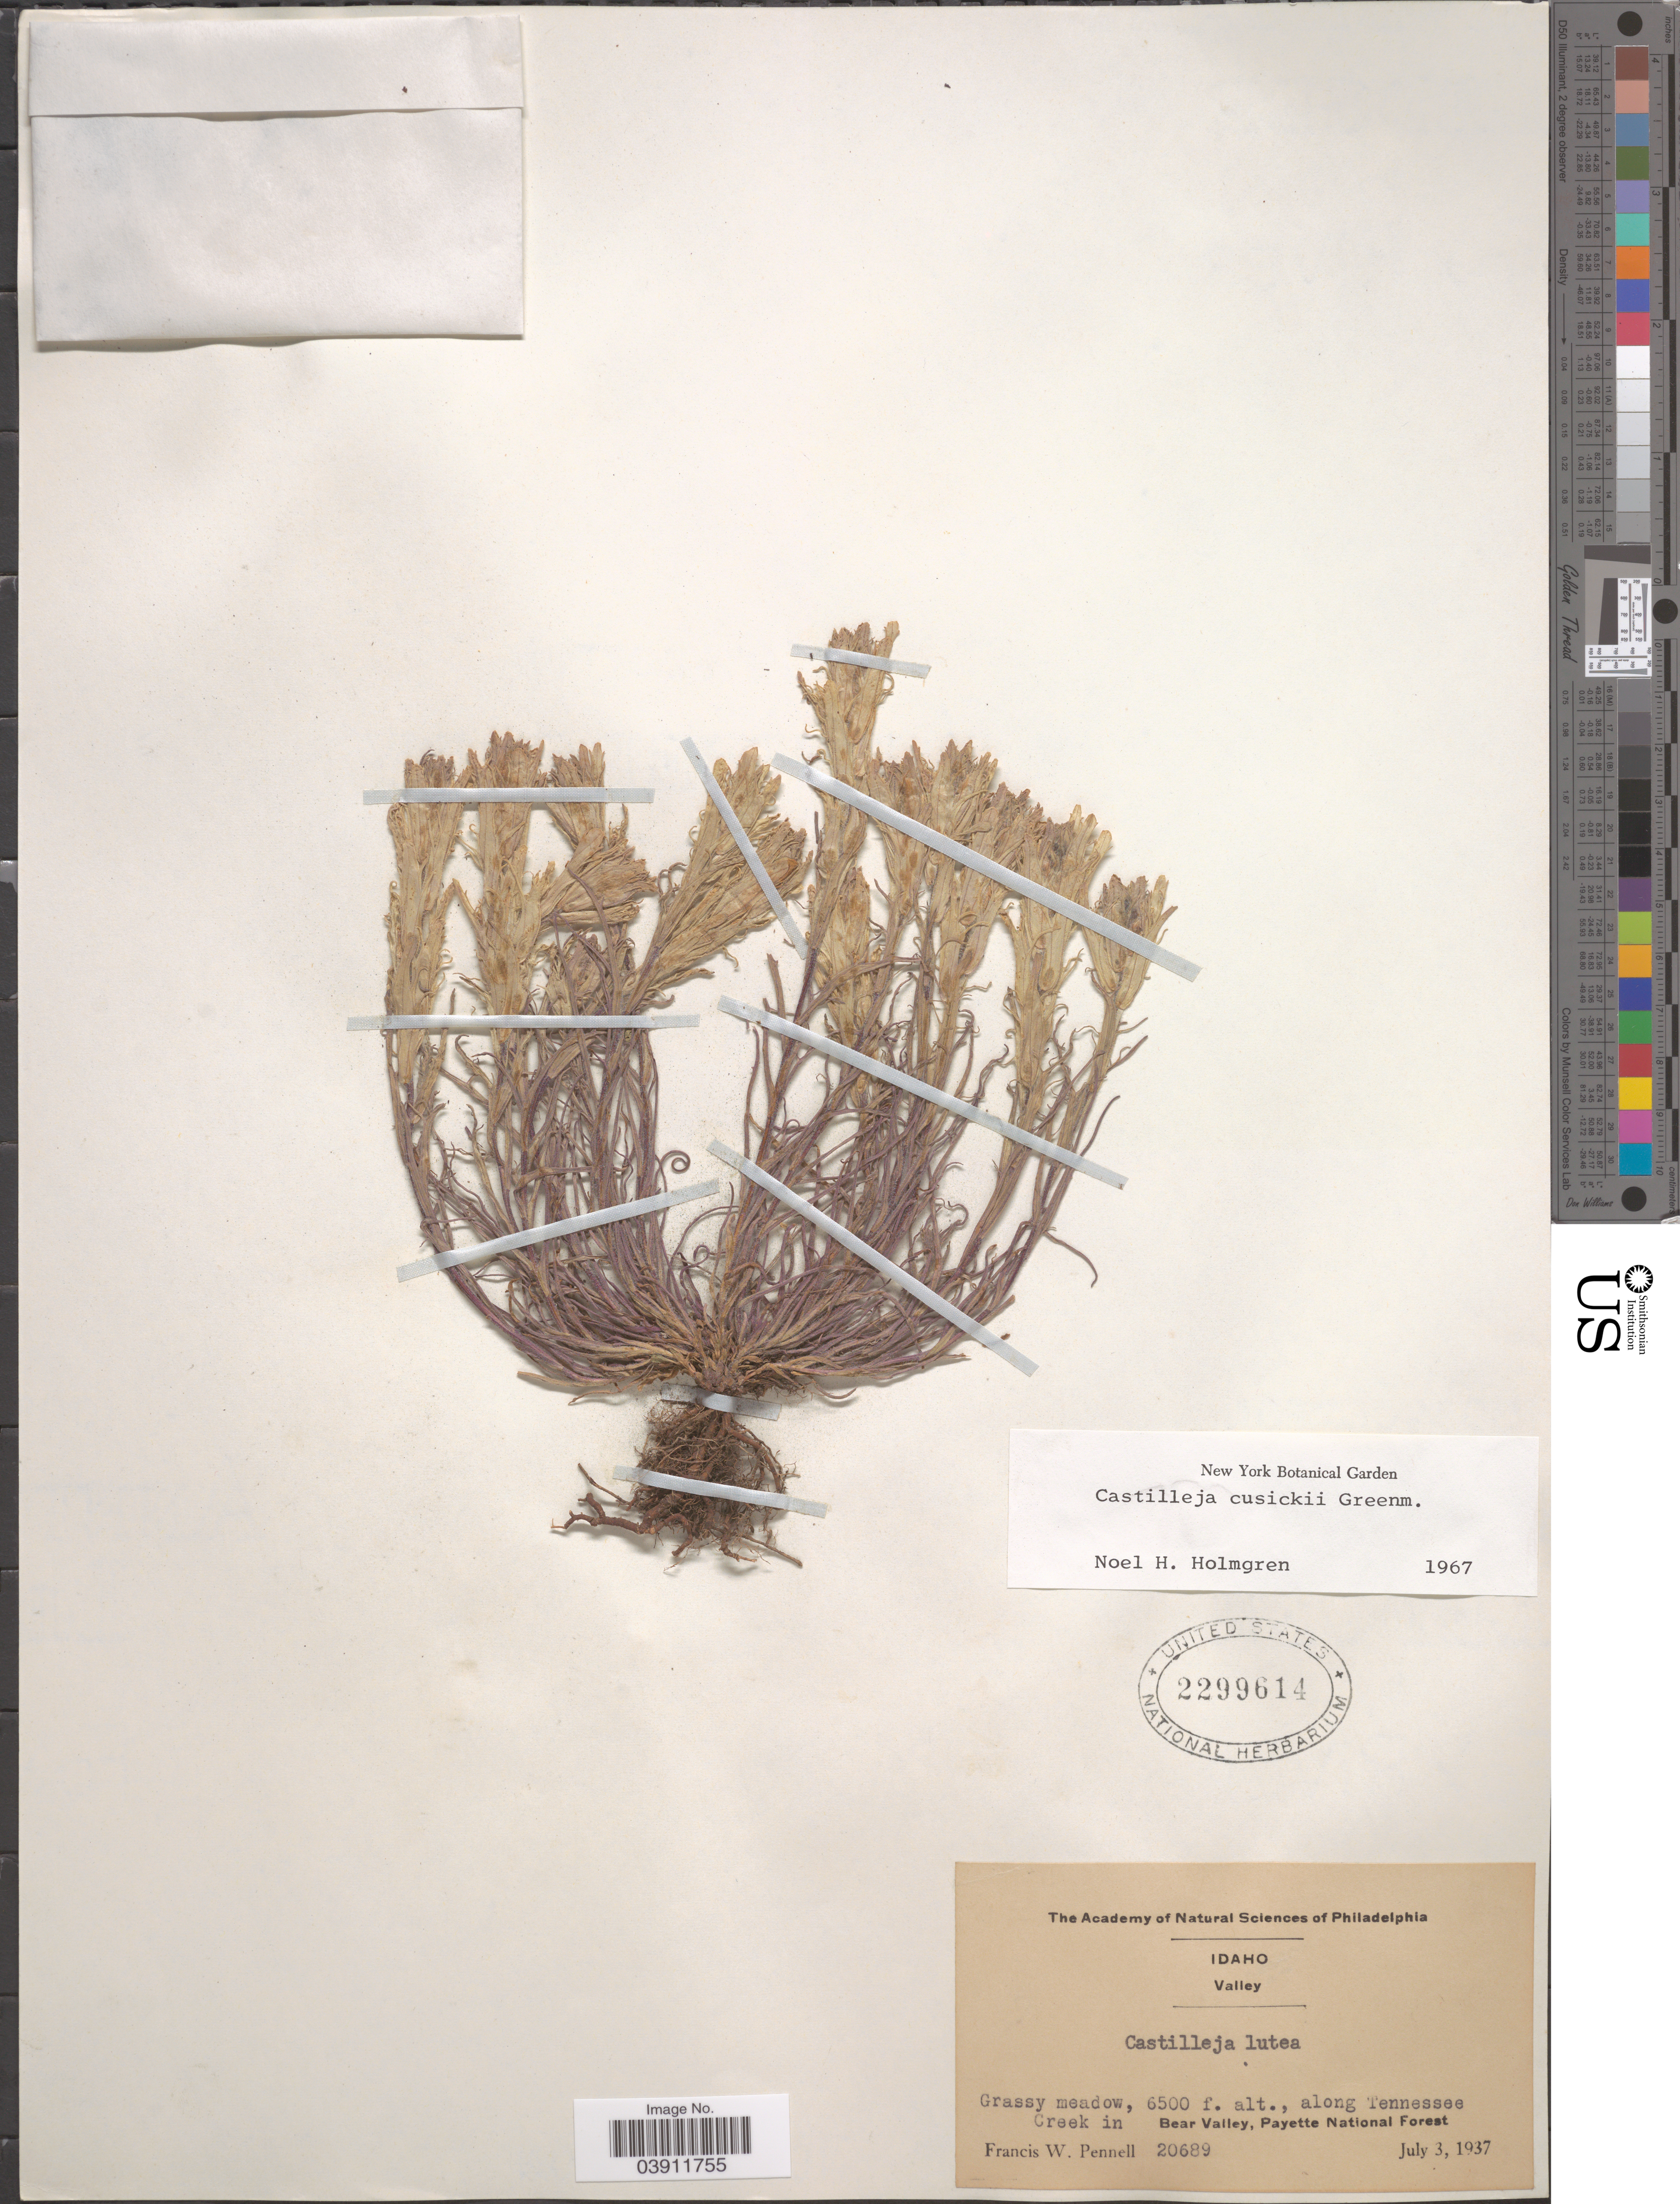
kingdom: Plantae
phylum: Tracheophyta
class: Magnoliopsida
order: Lamiales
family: Orobanchaceae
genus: Castilleja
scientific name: Castilleja cusickii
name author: Greenm.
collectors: F. W. Pennell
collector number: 20689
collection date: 1937-07-03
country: United States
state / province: Idaho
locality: Valley. Along Tennessee Creek in Bear Valley, Payette National Forest.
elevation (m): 1981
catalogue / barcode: US 2299614